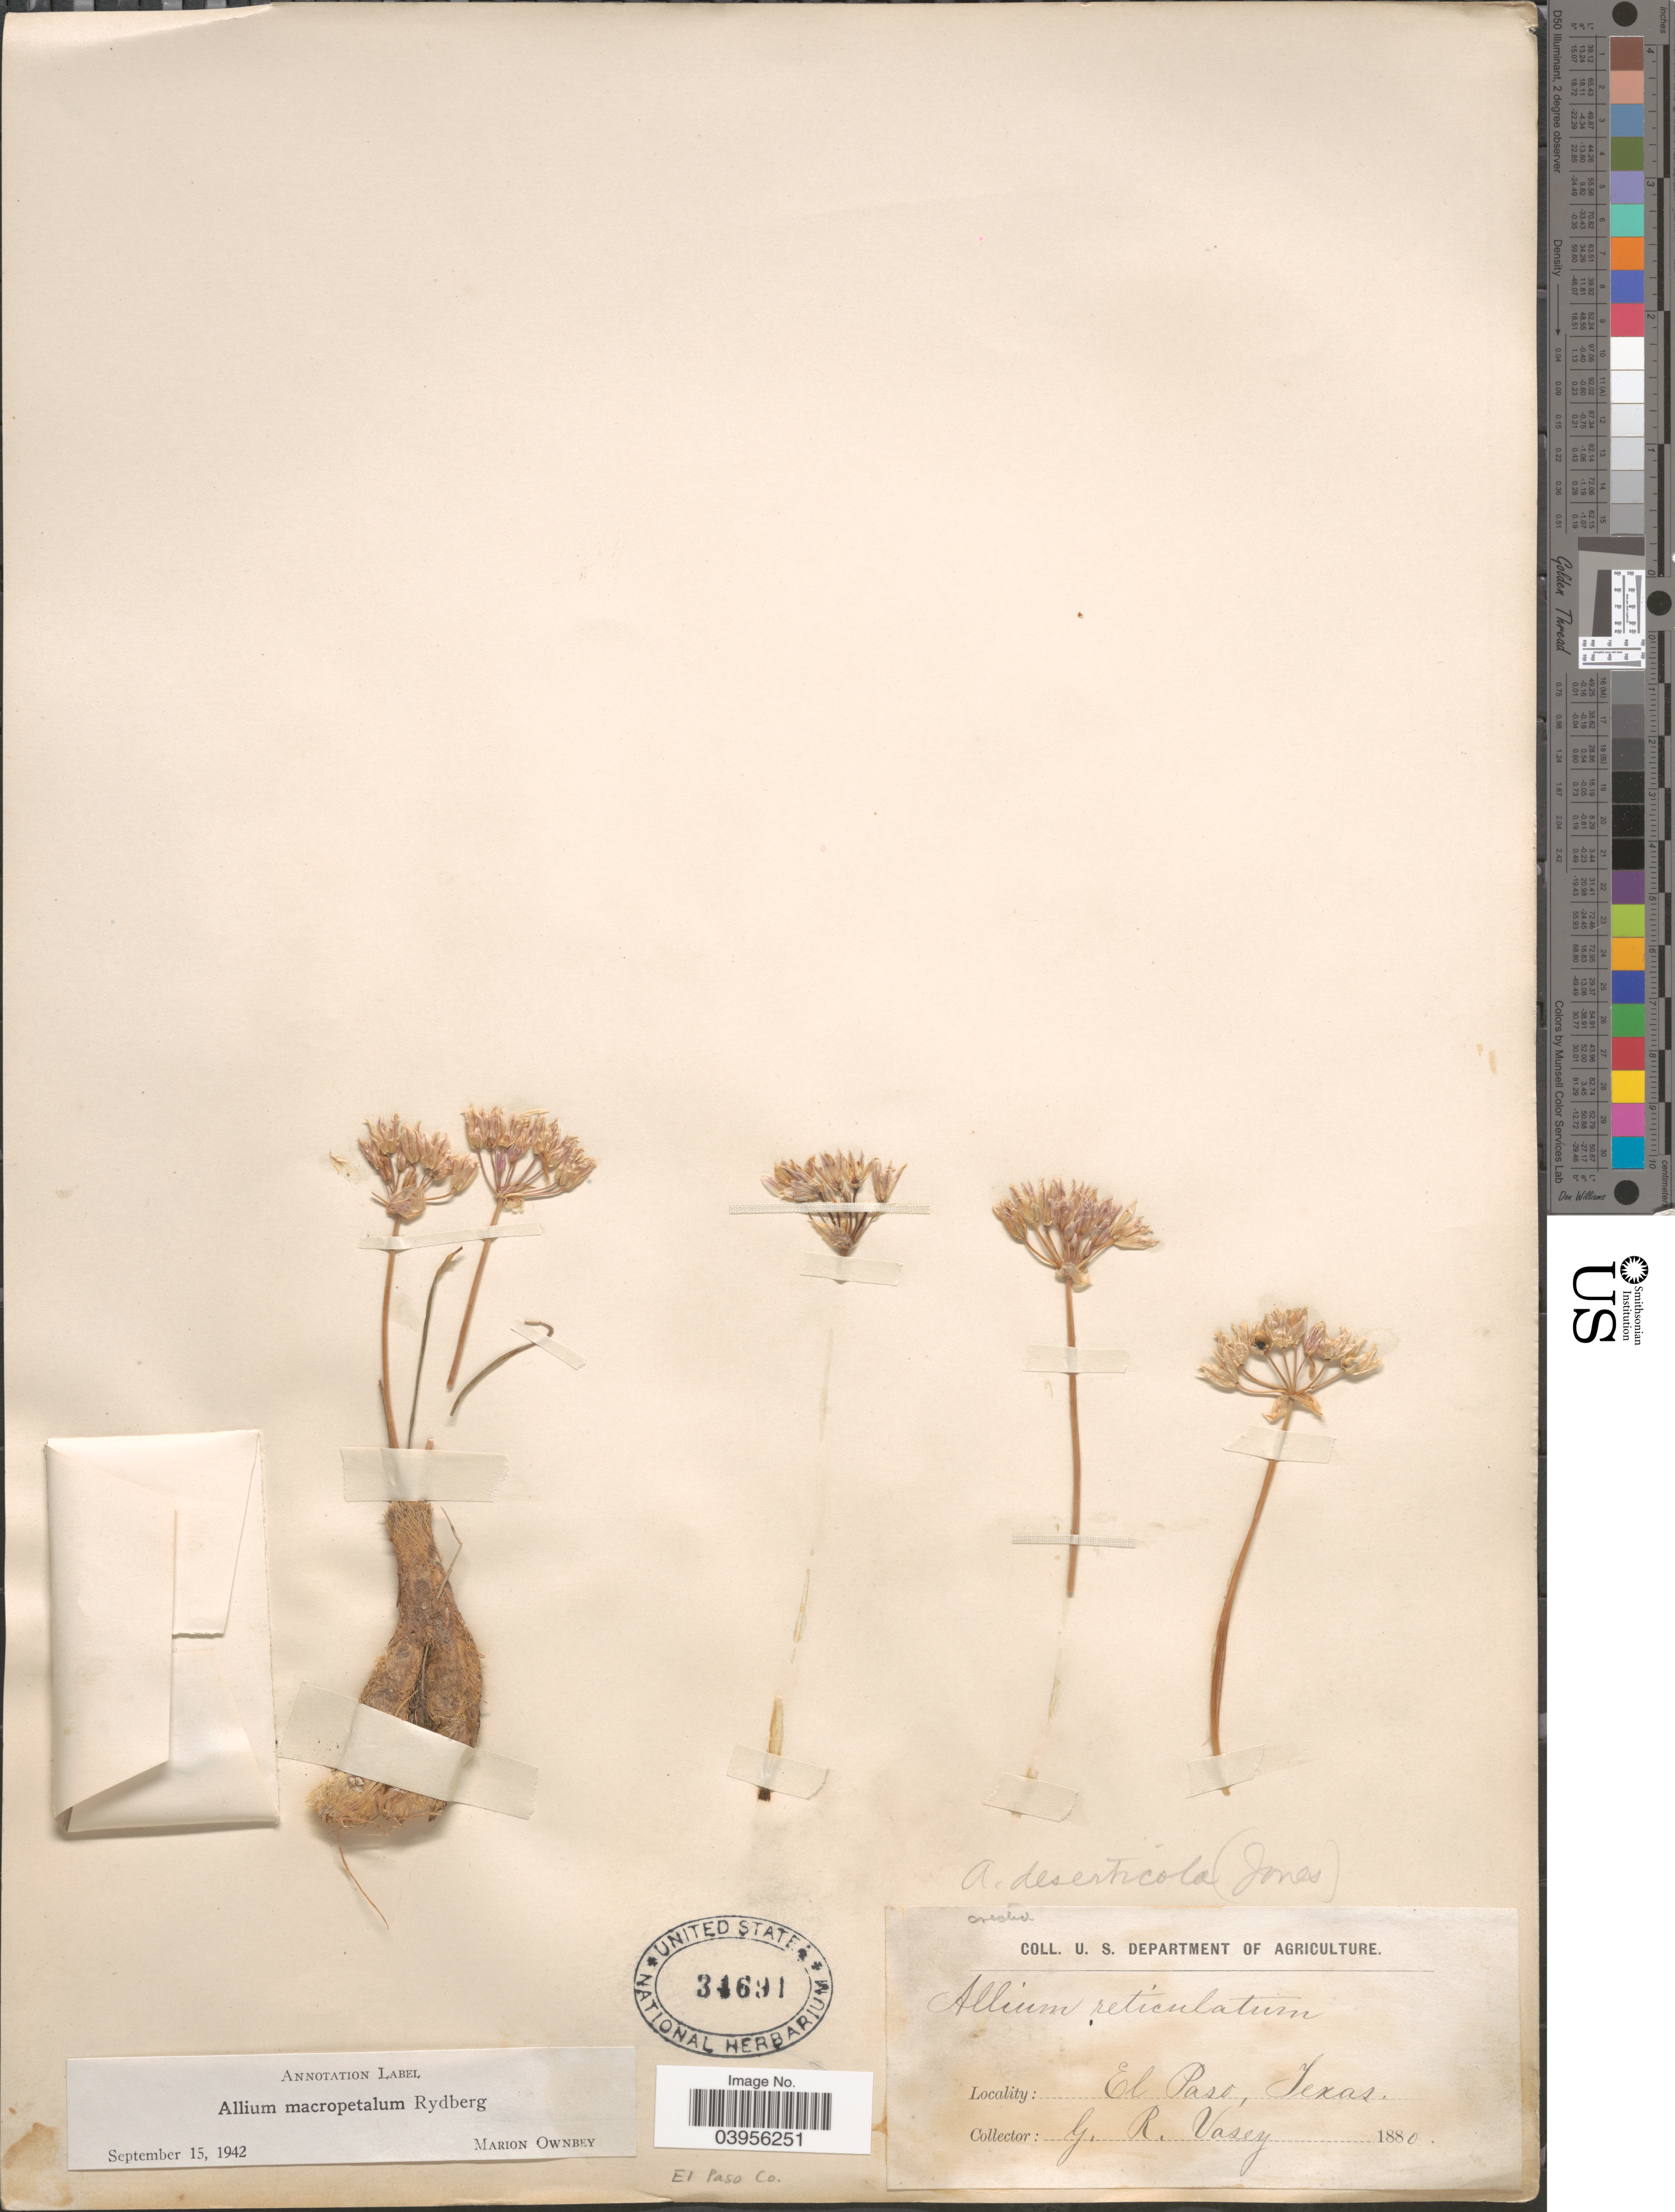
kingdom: Plantae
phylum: Tracheophyta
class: Liliopsida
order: Asparagales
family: Amaryllidaceae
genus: Allium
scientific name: Allium macropetalum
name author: Rydb.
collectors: G. R. Vasey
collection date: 1880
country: United States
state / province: Texas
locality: El Paso. El Paso Co.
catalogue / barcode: US 34691